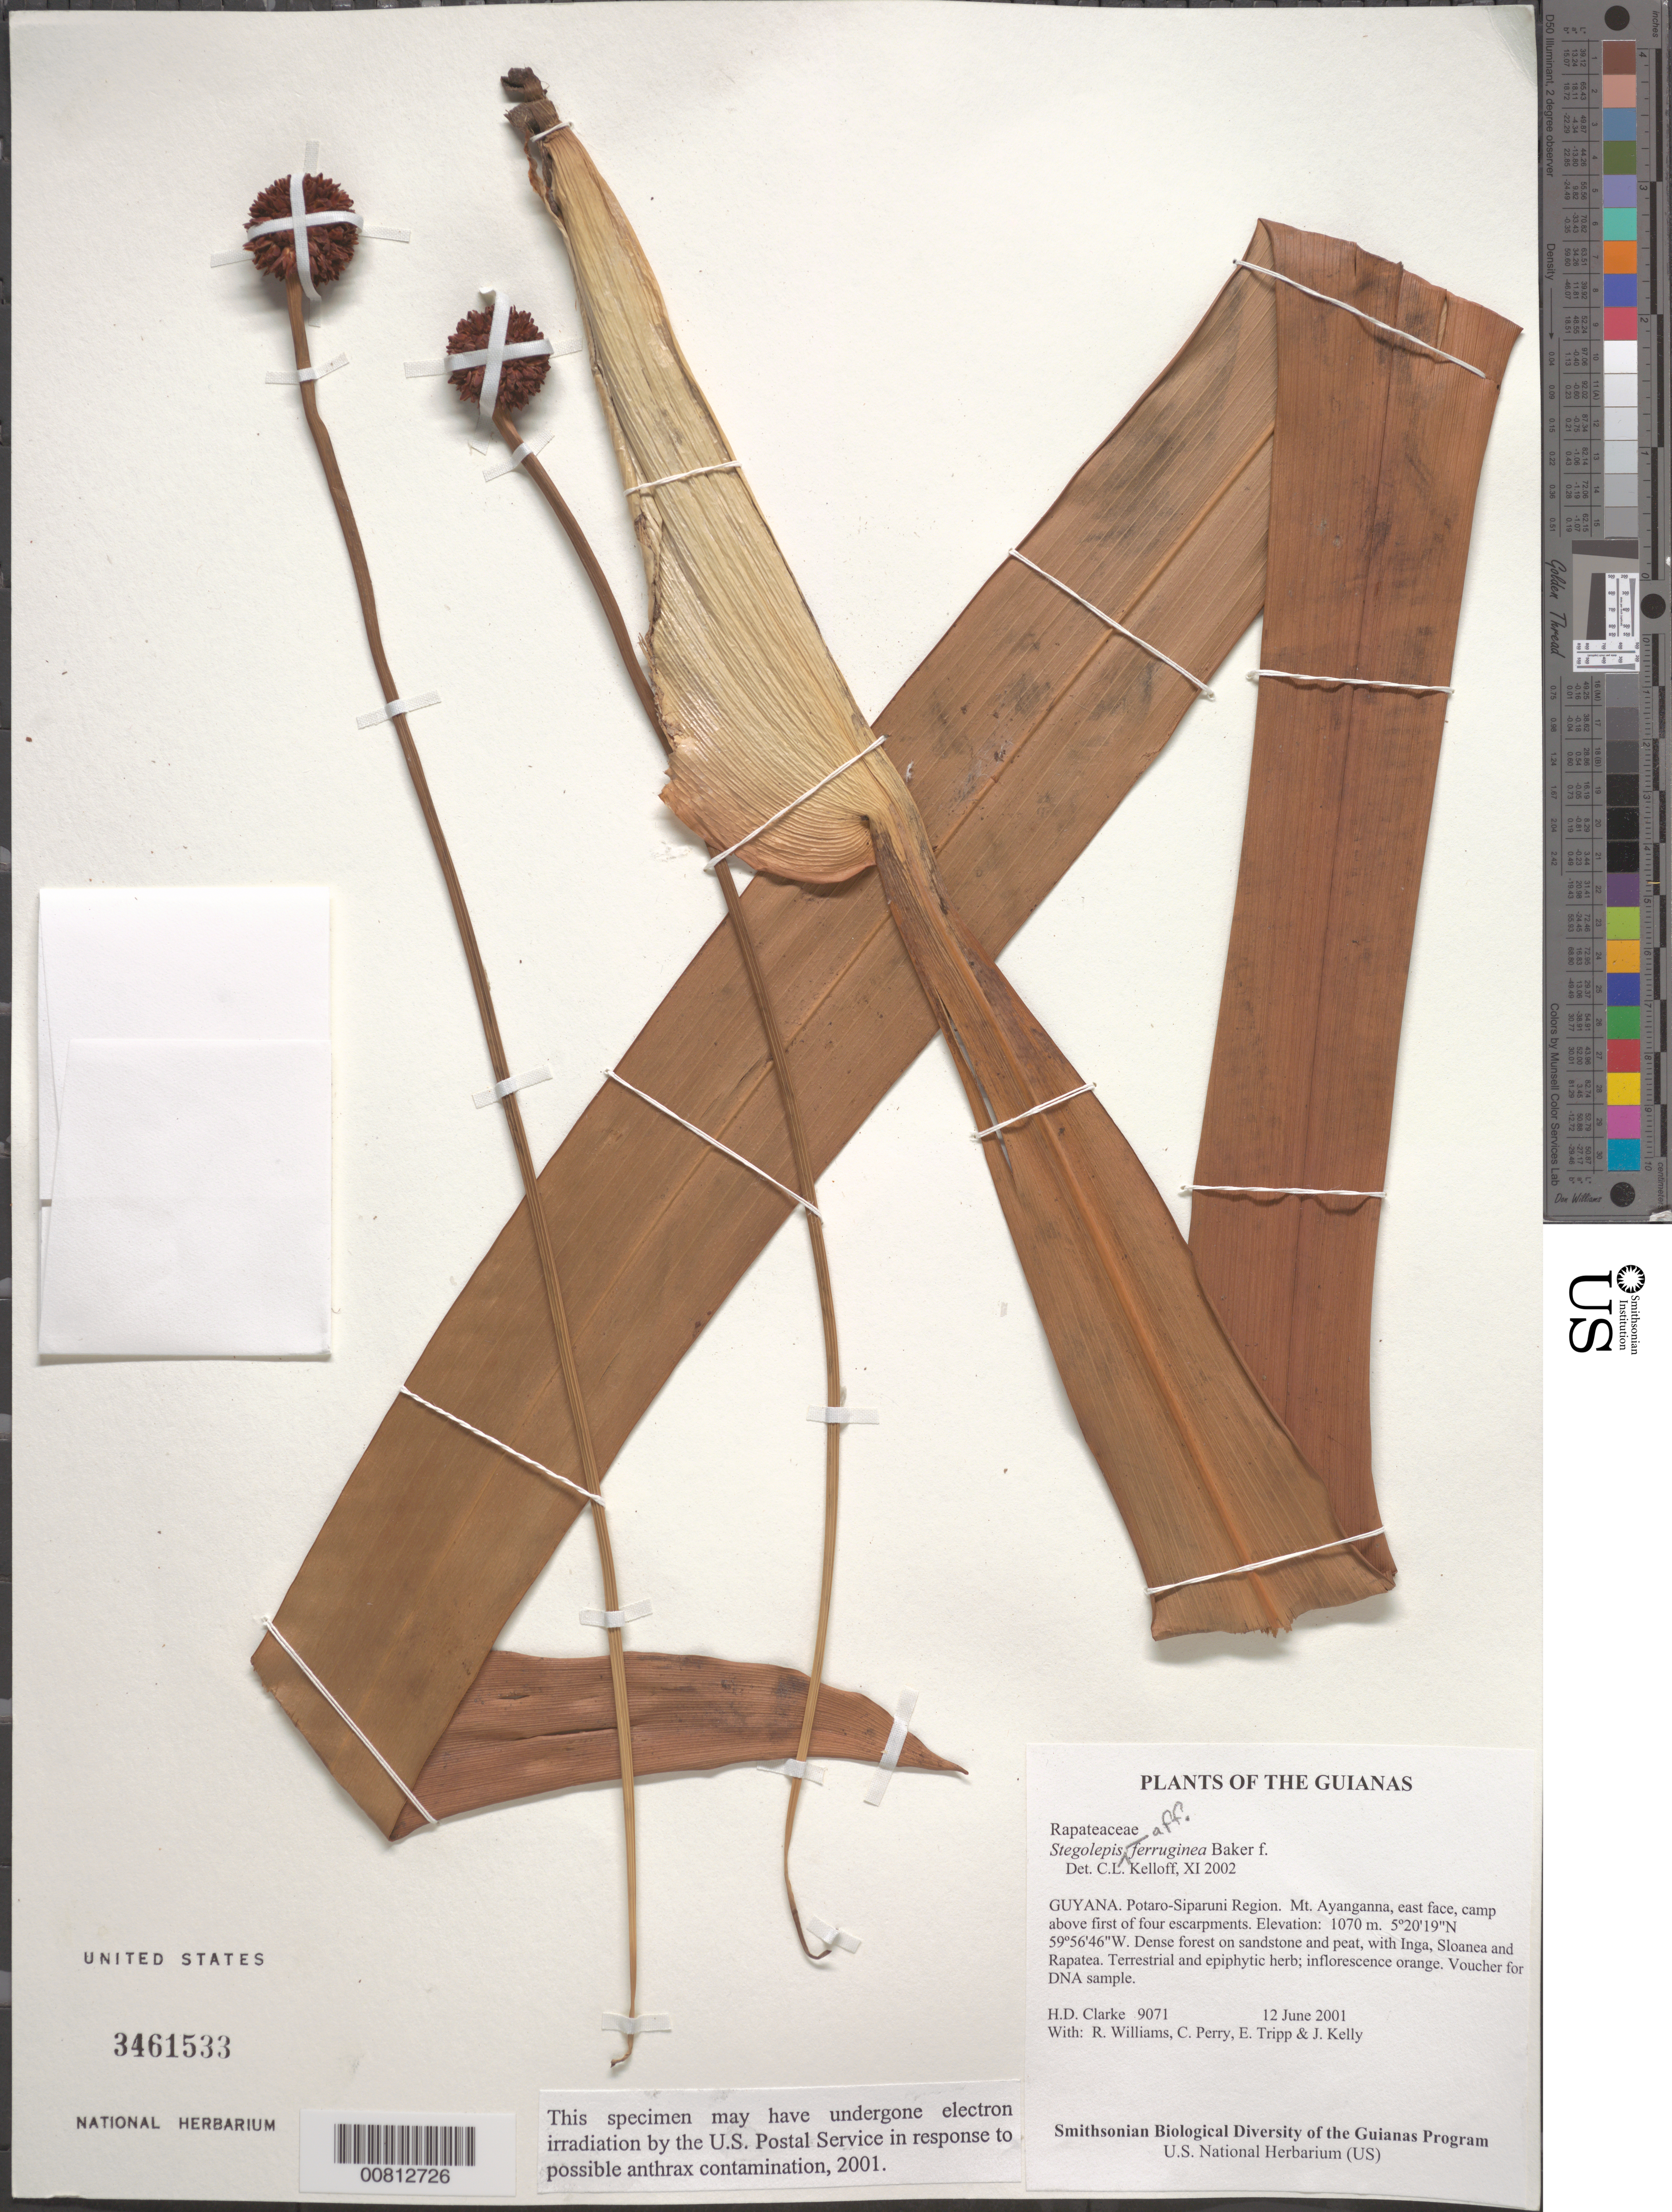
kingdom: Plantae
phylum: Tracheophyta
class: Liliopsida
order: Poales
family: Rapateaceae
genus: Stegolepis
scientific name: Stegolepis ferruginea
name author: Baker f.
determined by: Berry, P. E., (WIS), University of Wisconsin - Madison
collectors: H. D. Clarke, R. Williams, C. Perry, E. Tripp & J. Kelly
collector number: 9071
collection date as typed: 12 June 2001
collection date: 2001-06-12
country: Guyana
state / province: Potaro-Siparuni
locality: Mt. Ayanganna, east face, camp above first of four escarpments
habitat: Dense forest on sandstone and peat, with Inga, Sloanea and Rapatea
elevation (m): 1070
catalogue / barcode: US 3461533